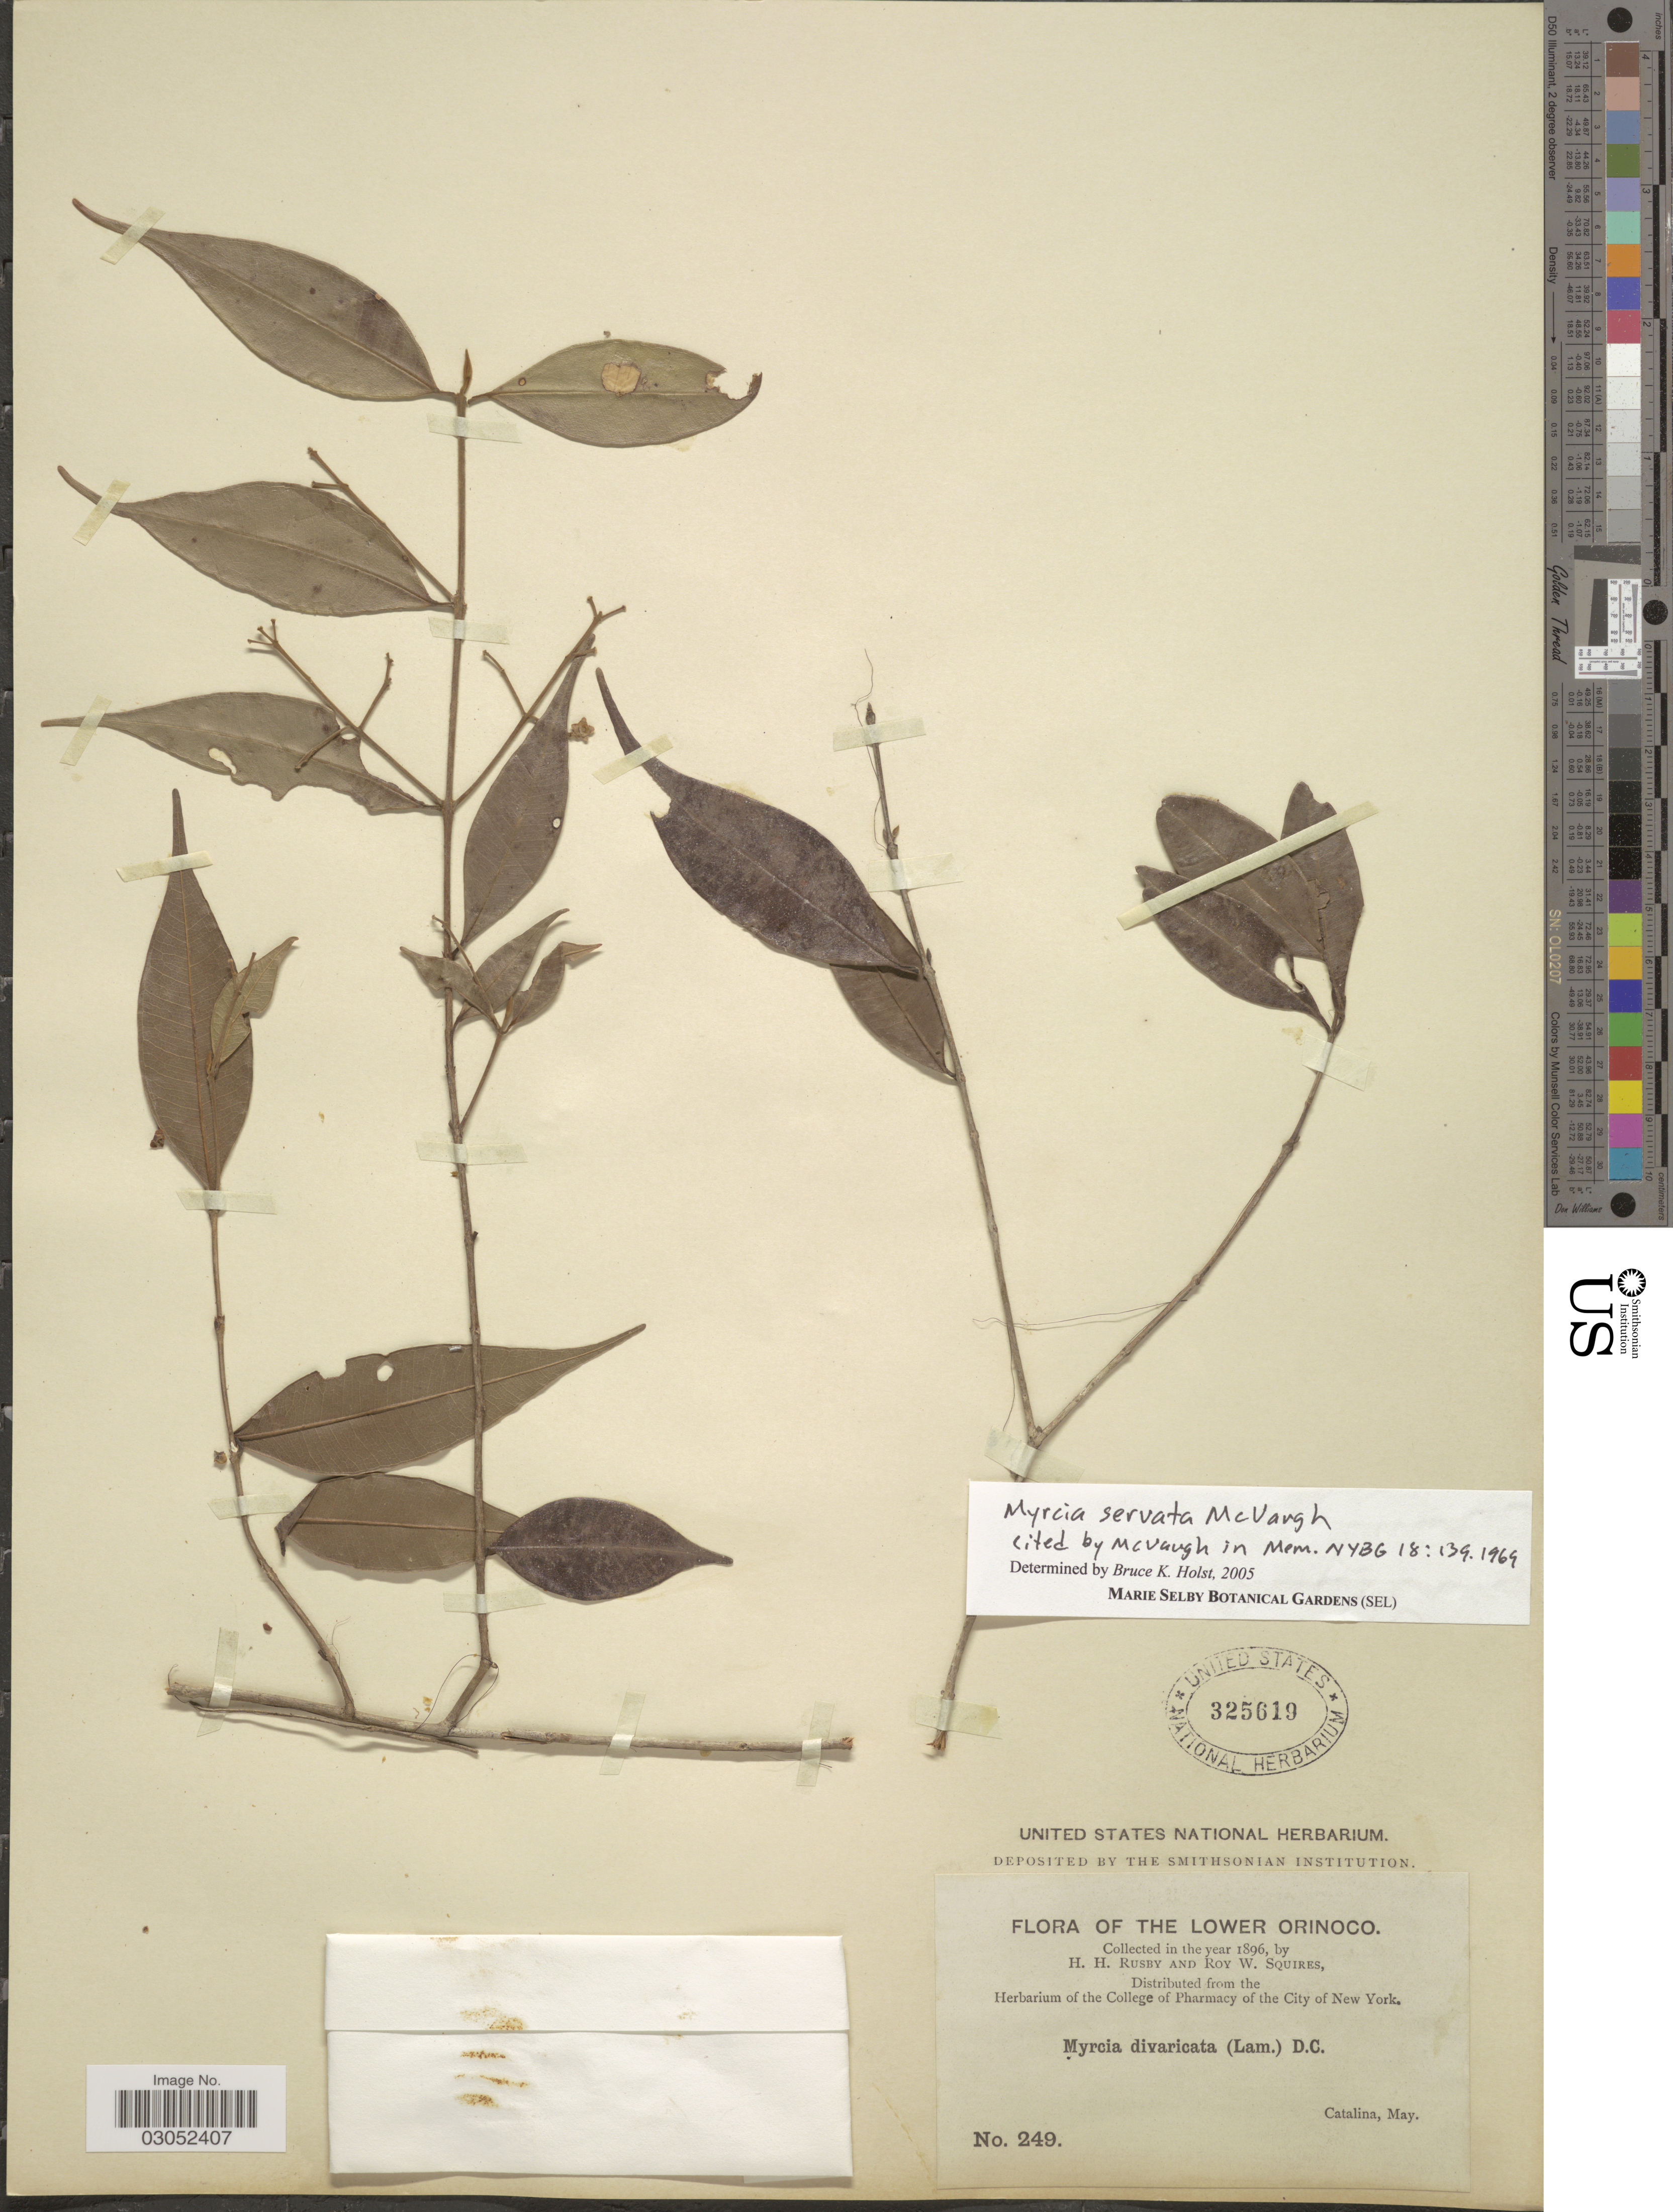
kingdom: Plantae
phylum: Tracheophyta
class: Magnoliopsida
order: Myrtales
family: Myrtaceae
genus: Myrcia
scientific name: Myrcia servata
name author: McVaugh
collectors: H. H. Rusby & R. Squires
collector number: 249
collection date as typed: May 1896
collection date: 1896-05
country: Venezuela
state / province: Delta Amacuro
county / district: Tucupita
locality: Lower Orinoco, Santa Catalina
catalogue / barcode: US 325619